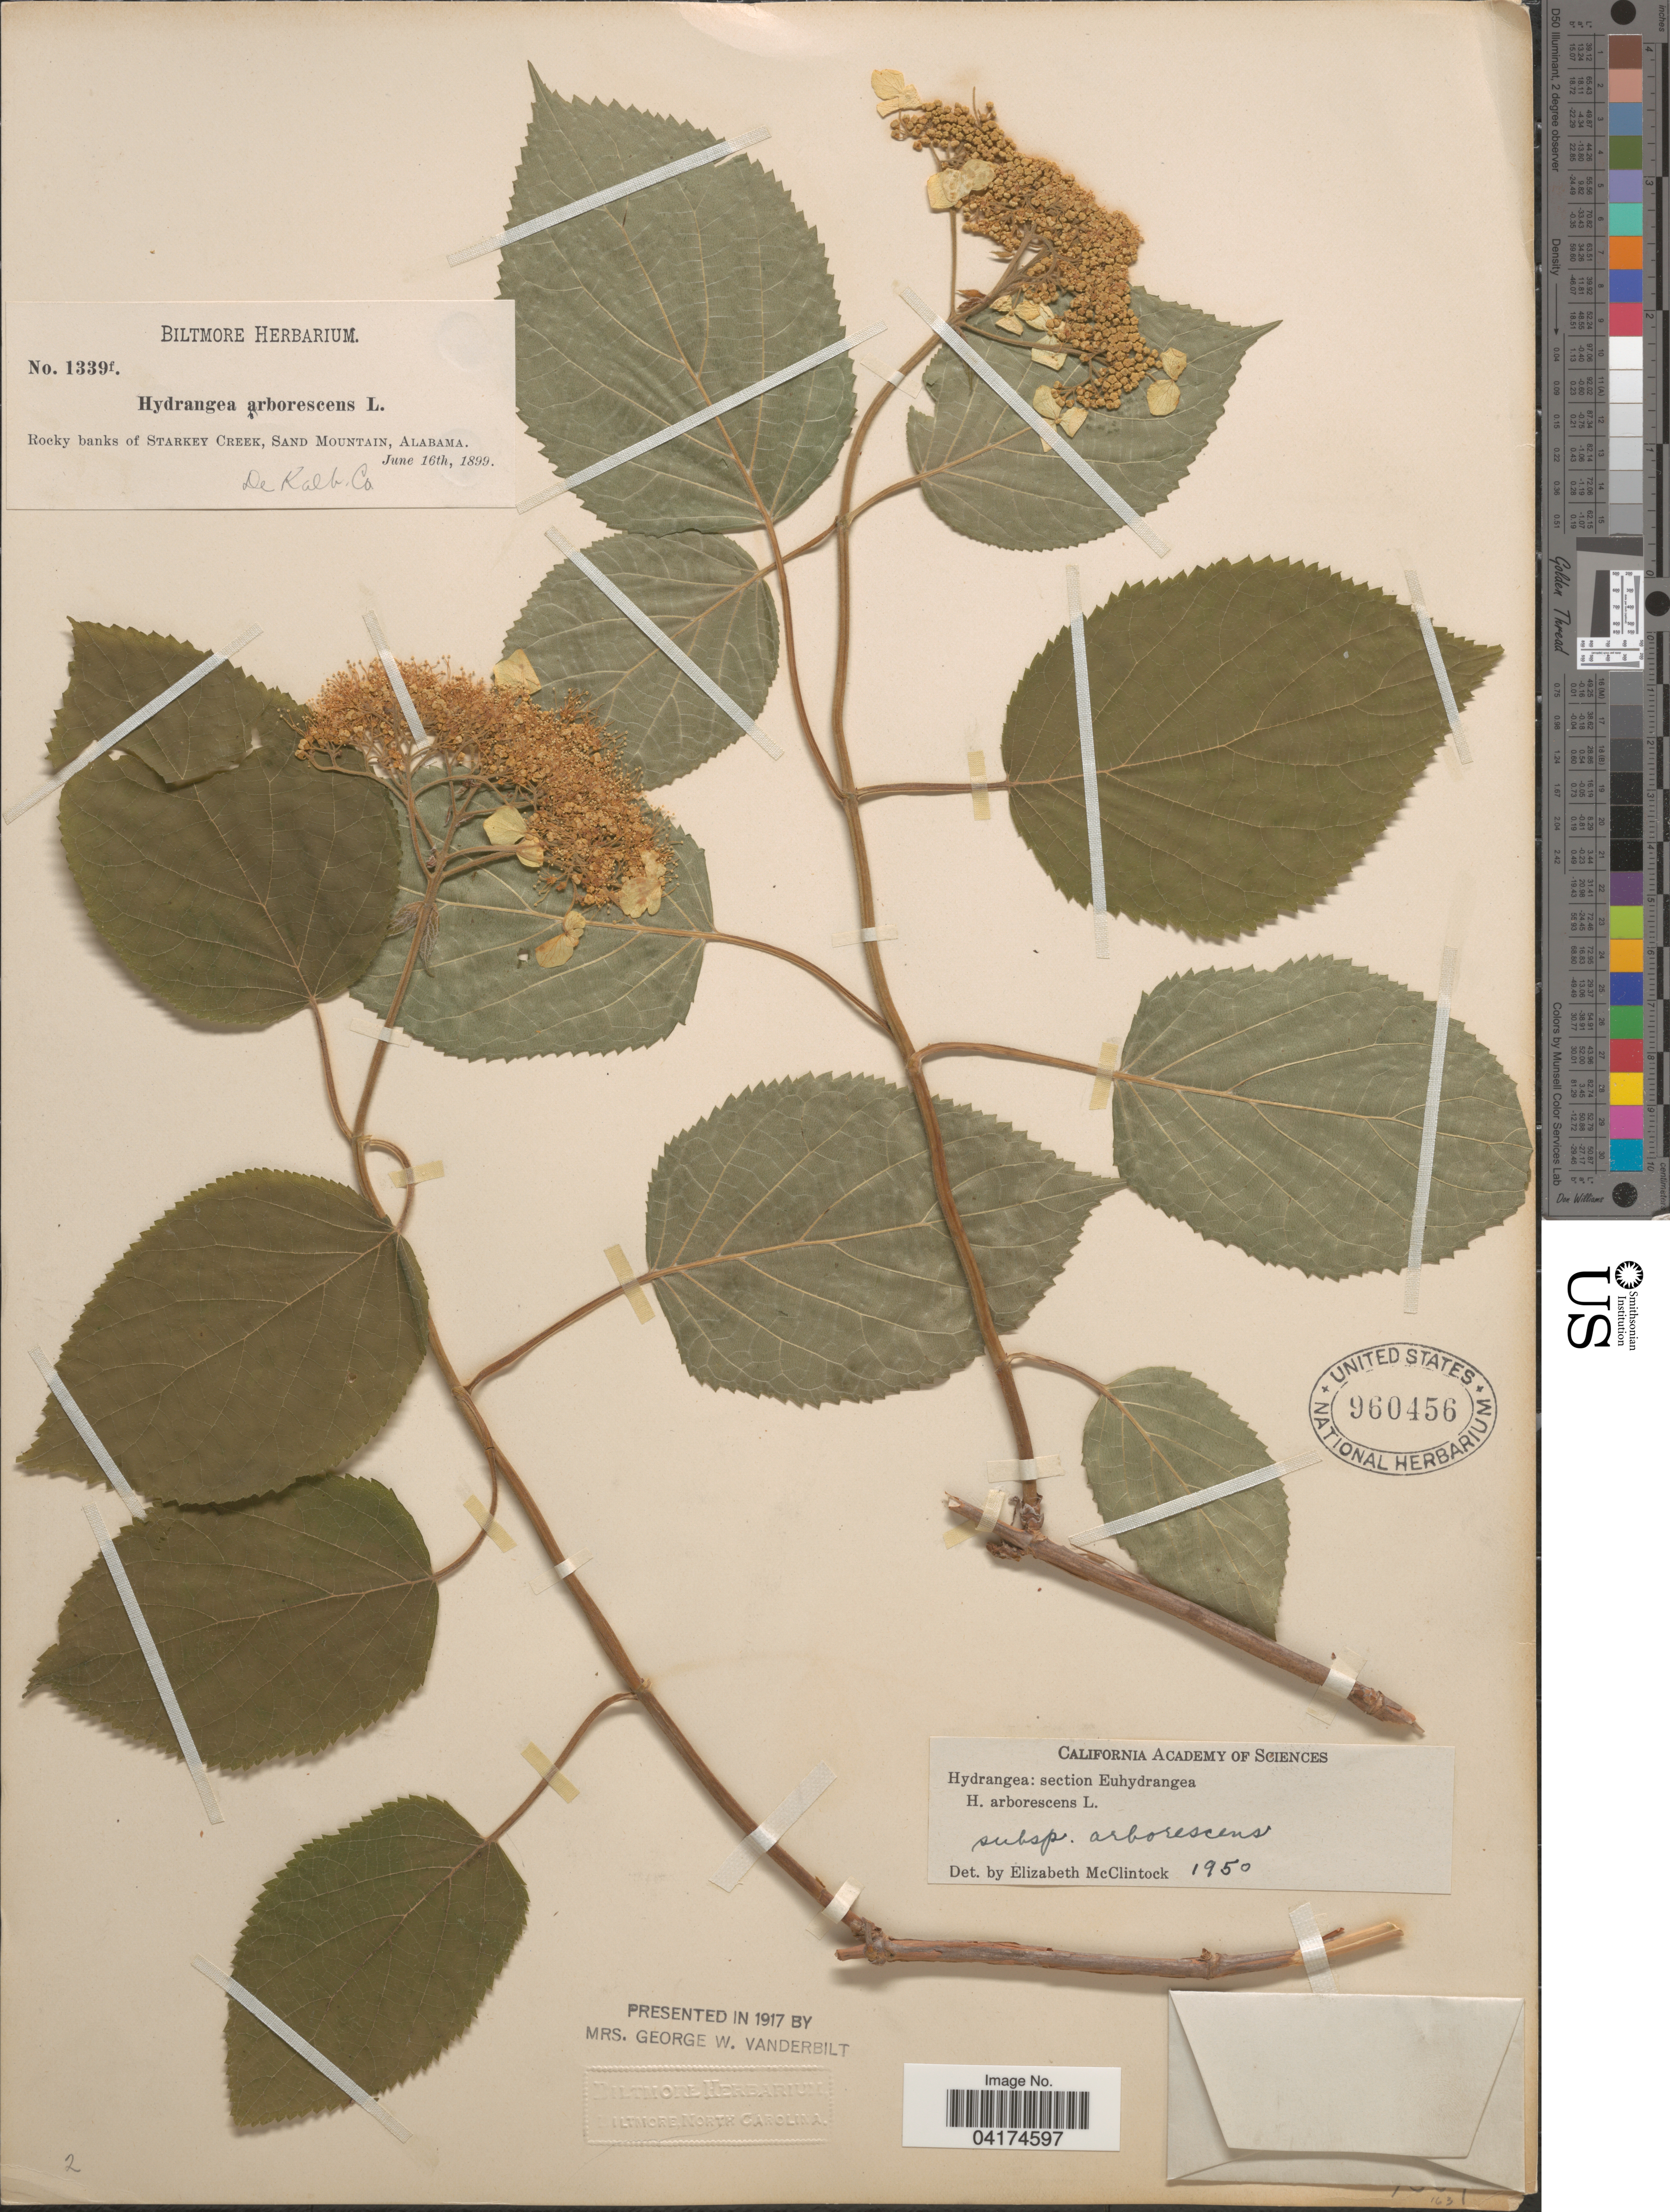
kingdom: Plantae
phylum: Tracheophyta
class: Magnoliopsida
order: Cornales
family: Hydrangeaceae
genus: Hydrangea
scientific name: Hydrangea arborescens subsp. arborescens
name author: L.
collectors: ex herb. Biltmore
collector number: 1339f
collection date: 1899-06-16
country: United States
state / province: Alabama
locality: Rocky banks of Starkey Creek, Sand Mountain. De Kalb Co.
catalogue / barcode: US 960456